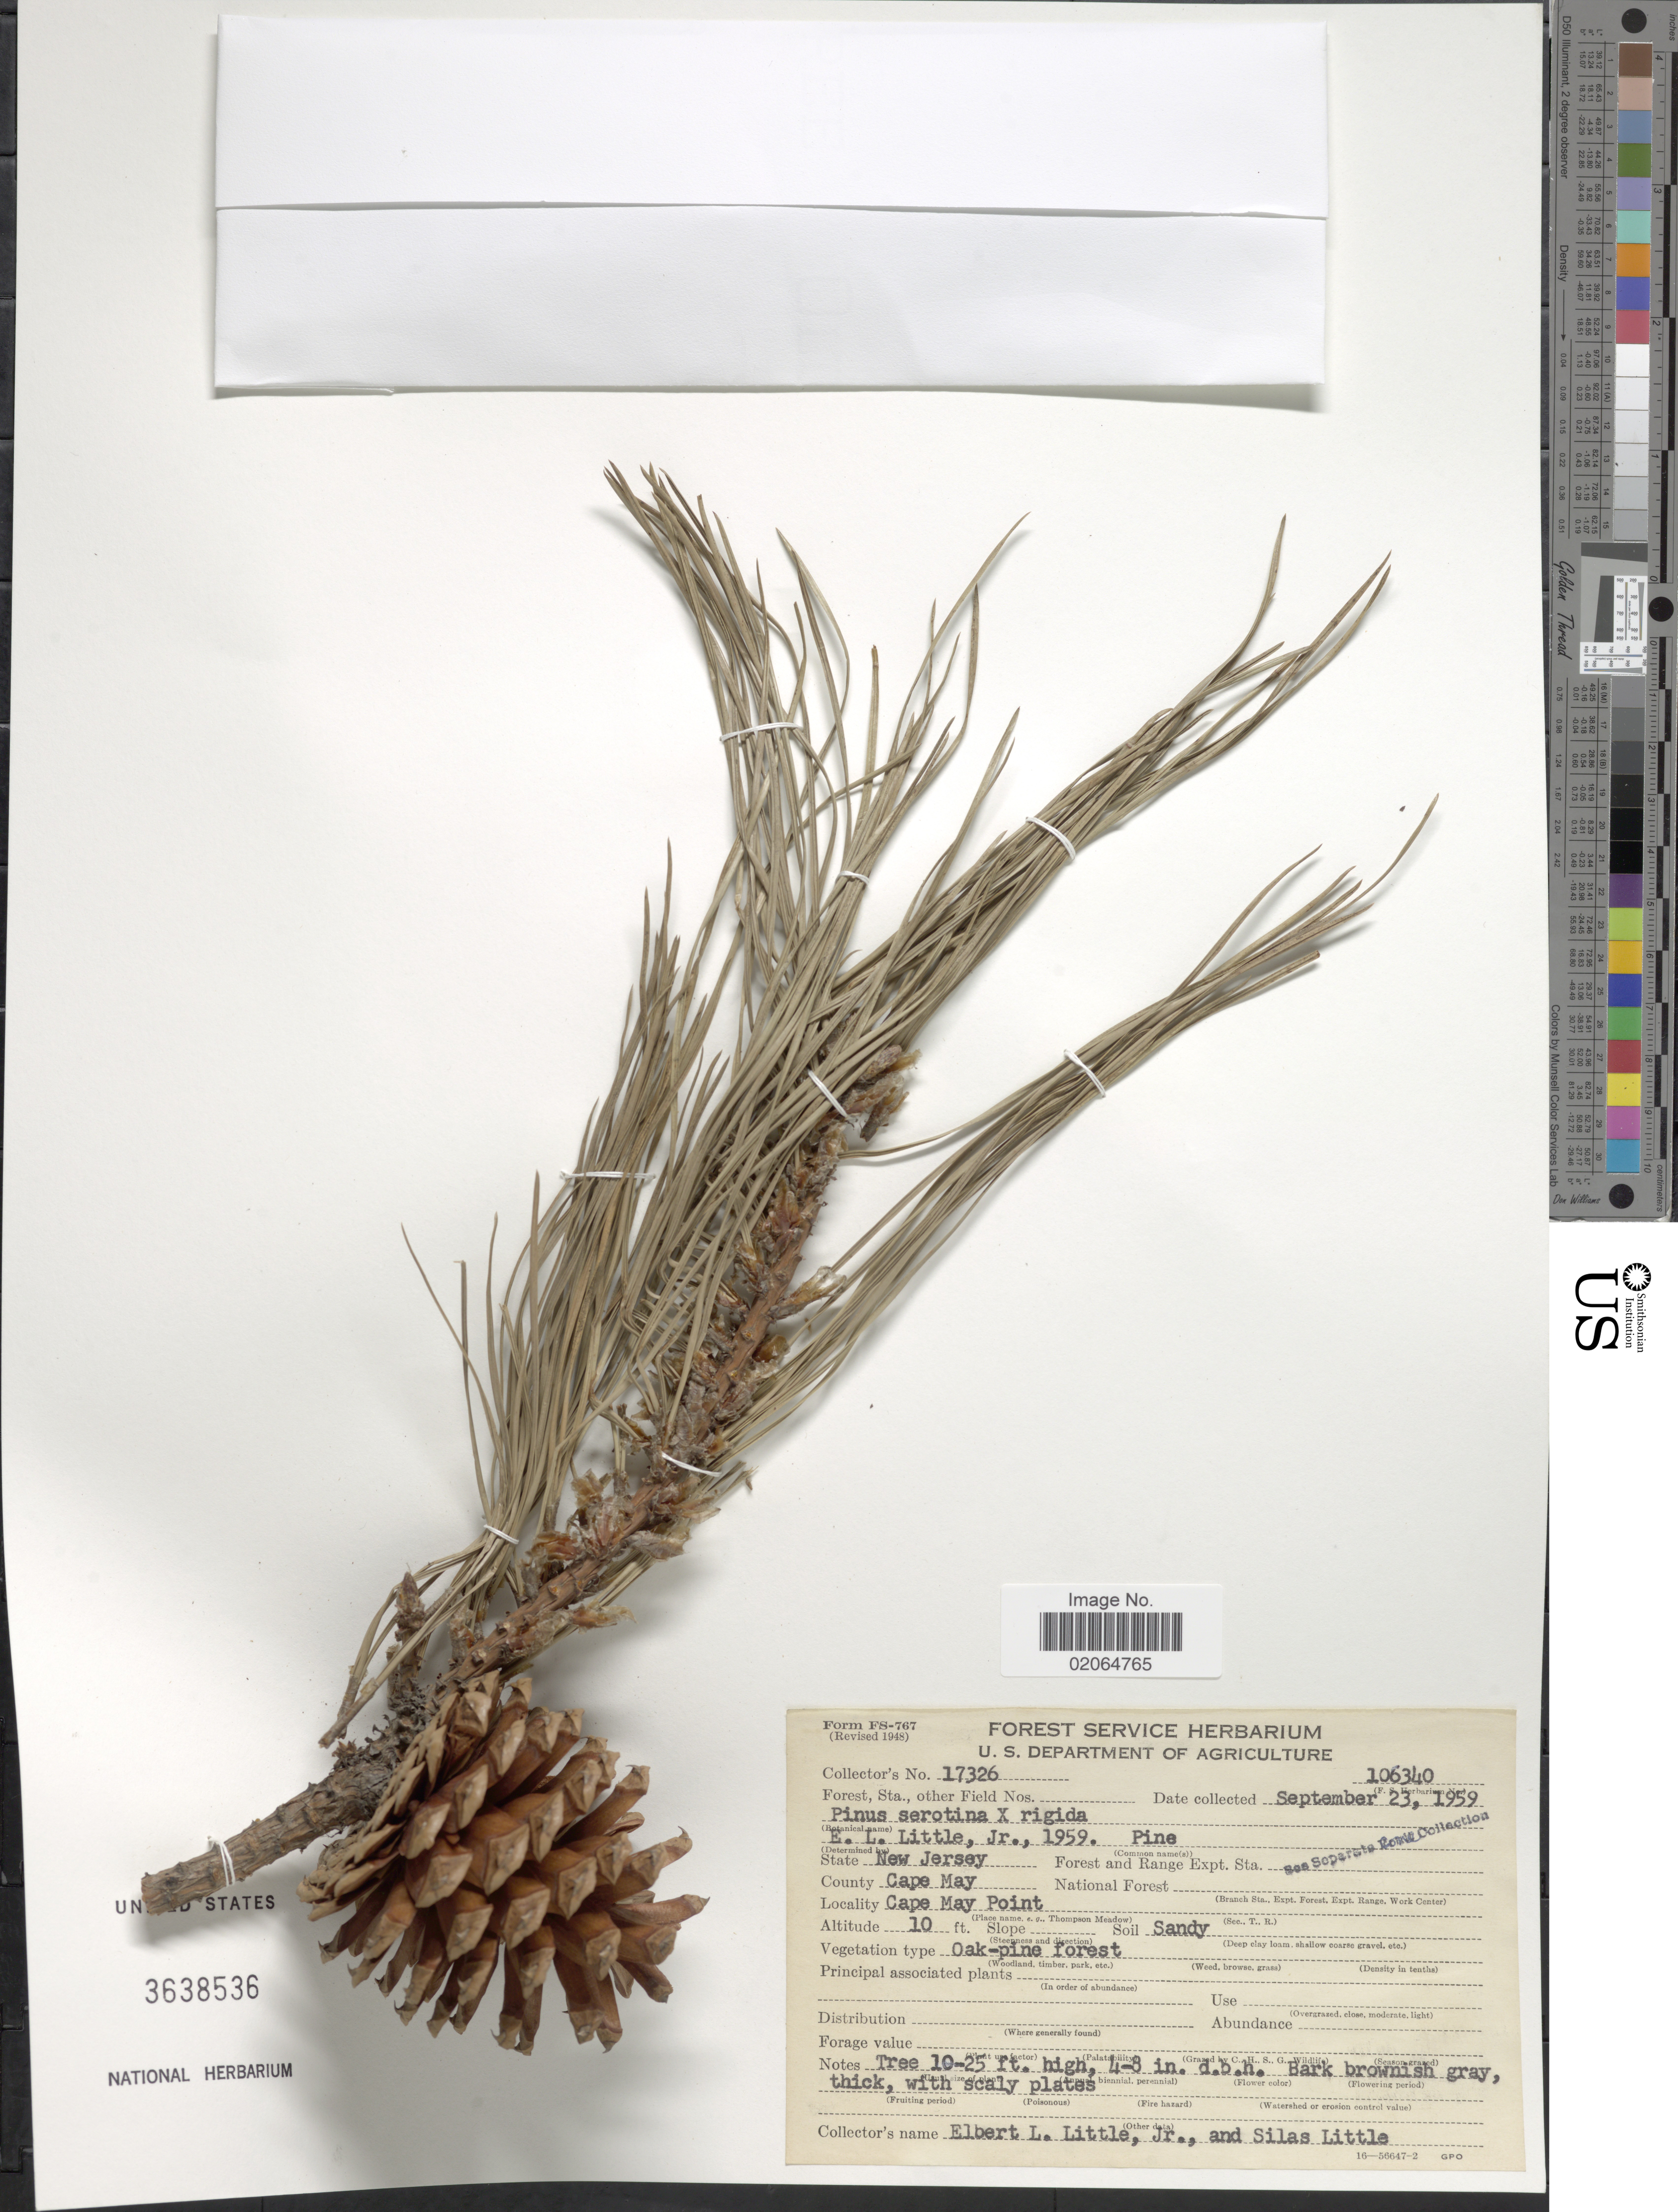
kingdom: Plantae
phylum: Tracheophyta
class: Pinopsida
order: Pinales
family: Pinaceae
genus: Pinus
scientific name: Pinus serotina x P. rigida Mill.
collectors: E. L. Little & S. Little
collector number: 17326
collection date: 1959-09-23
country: United States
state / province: New Jersey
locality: County Cape May, Cape May Point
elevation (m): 3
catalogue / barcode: US 3638536